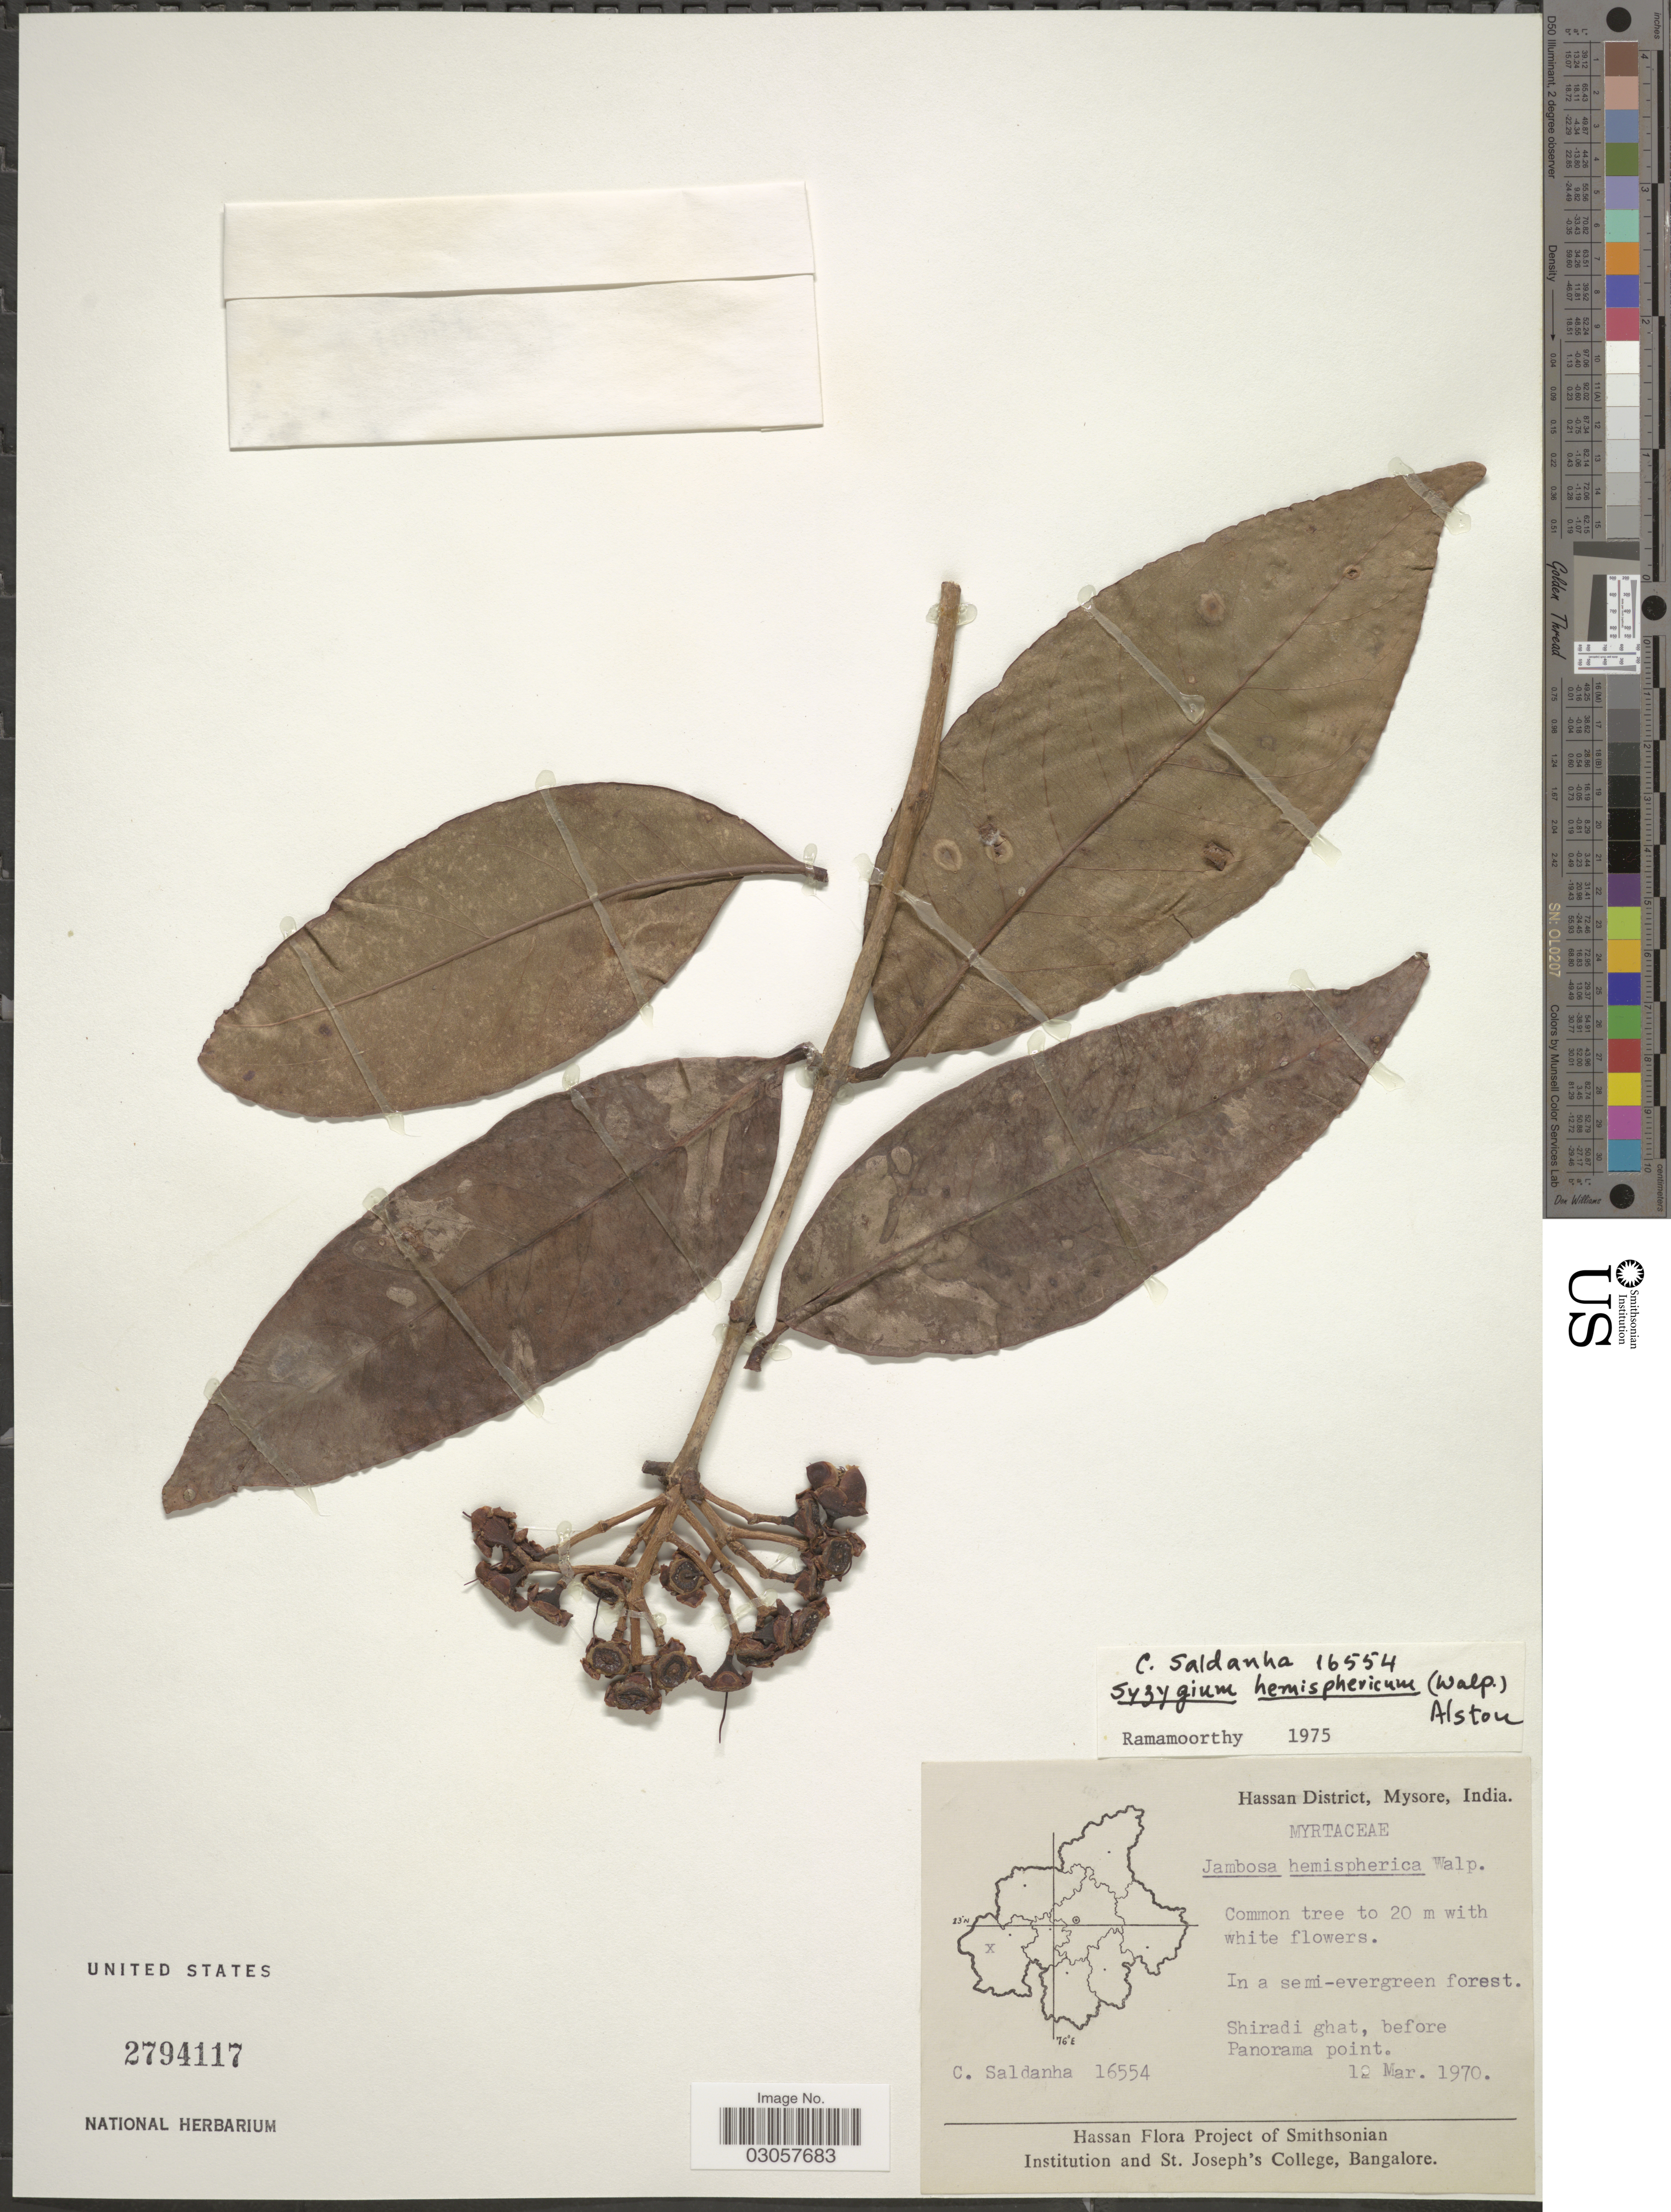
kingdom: Plantae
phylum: Tracheophyta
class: Magnoliopsida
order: Myrtales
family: Myrtaceae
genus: Syzygium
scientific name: Syzygium hemisphericum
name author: (Wight) Alston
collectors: C. Saldanha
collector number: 16554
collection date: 1970-03-12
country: India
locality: Hassan District, Mysore. Shiradi ghat, before Panorama point.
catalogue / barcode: US 2794117